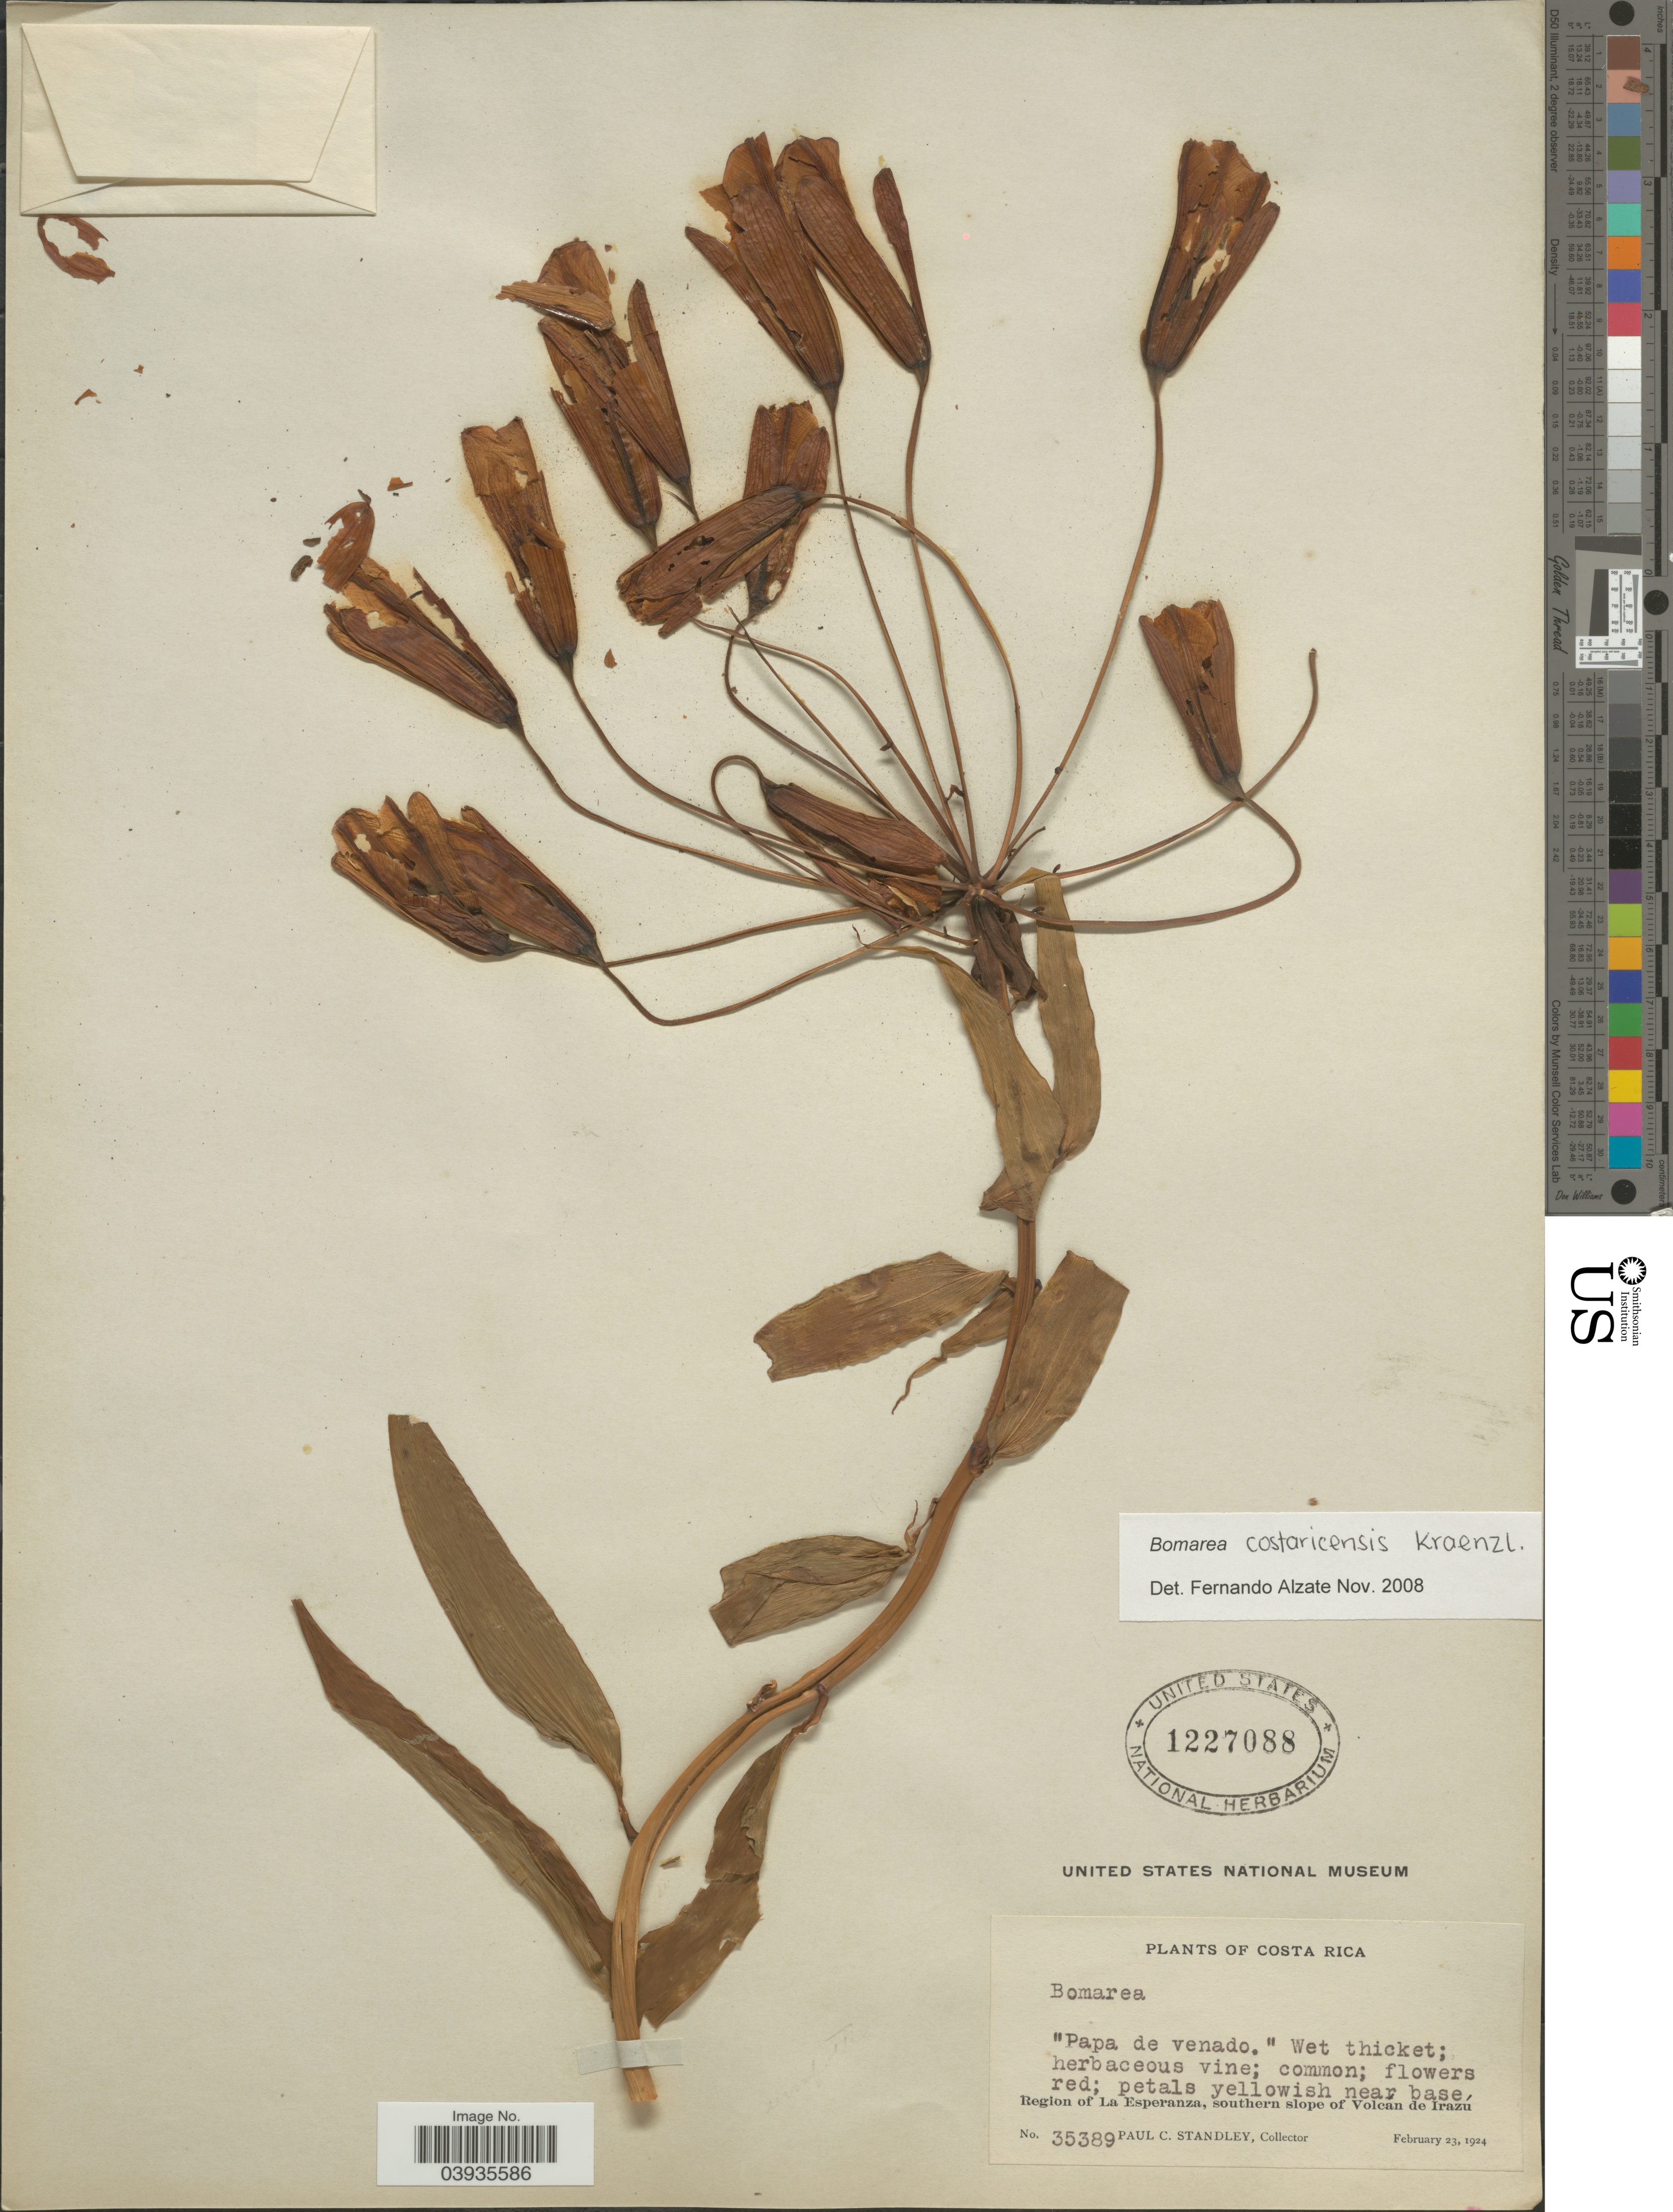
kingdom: Plantae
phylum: Tracheophyta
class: Liliopsida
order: Liliales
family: Alstroemeriaceae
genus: Bomarea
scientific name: Bomarea costaricensis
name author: Kraenzl.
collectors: P. C. Standley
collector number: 35389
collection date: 1924-02-23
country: Costa Rica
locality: Region of La Esperanza, southern slope of Volcan de Irazú.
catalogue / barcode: US 1227088